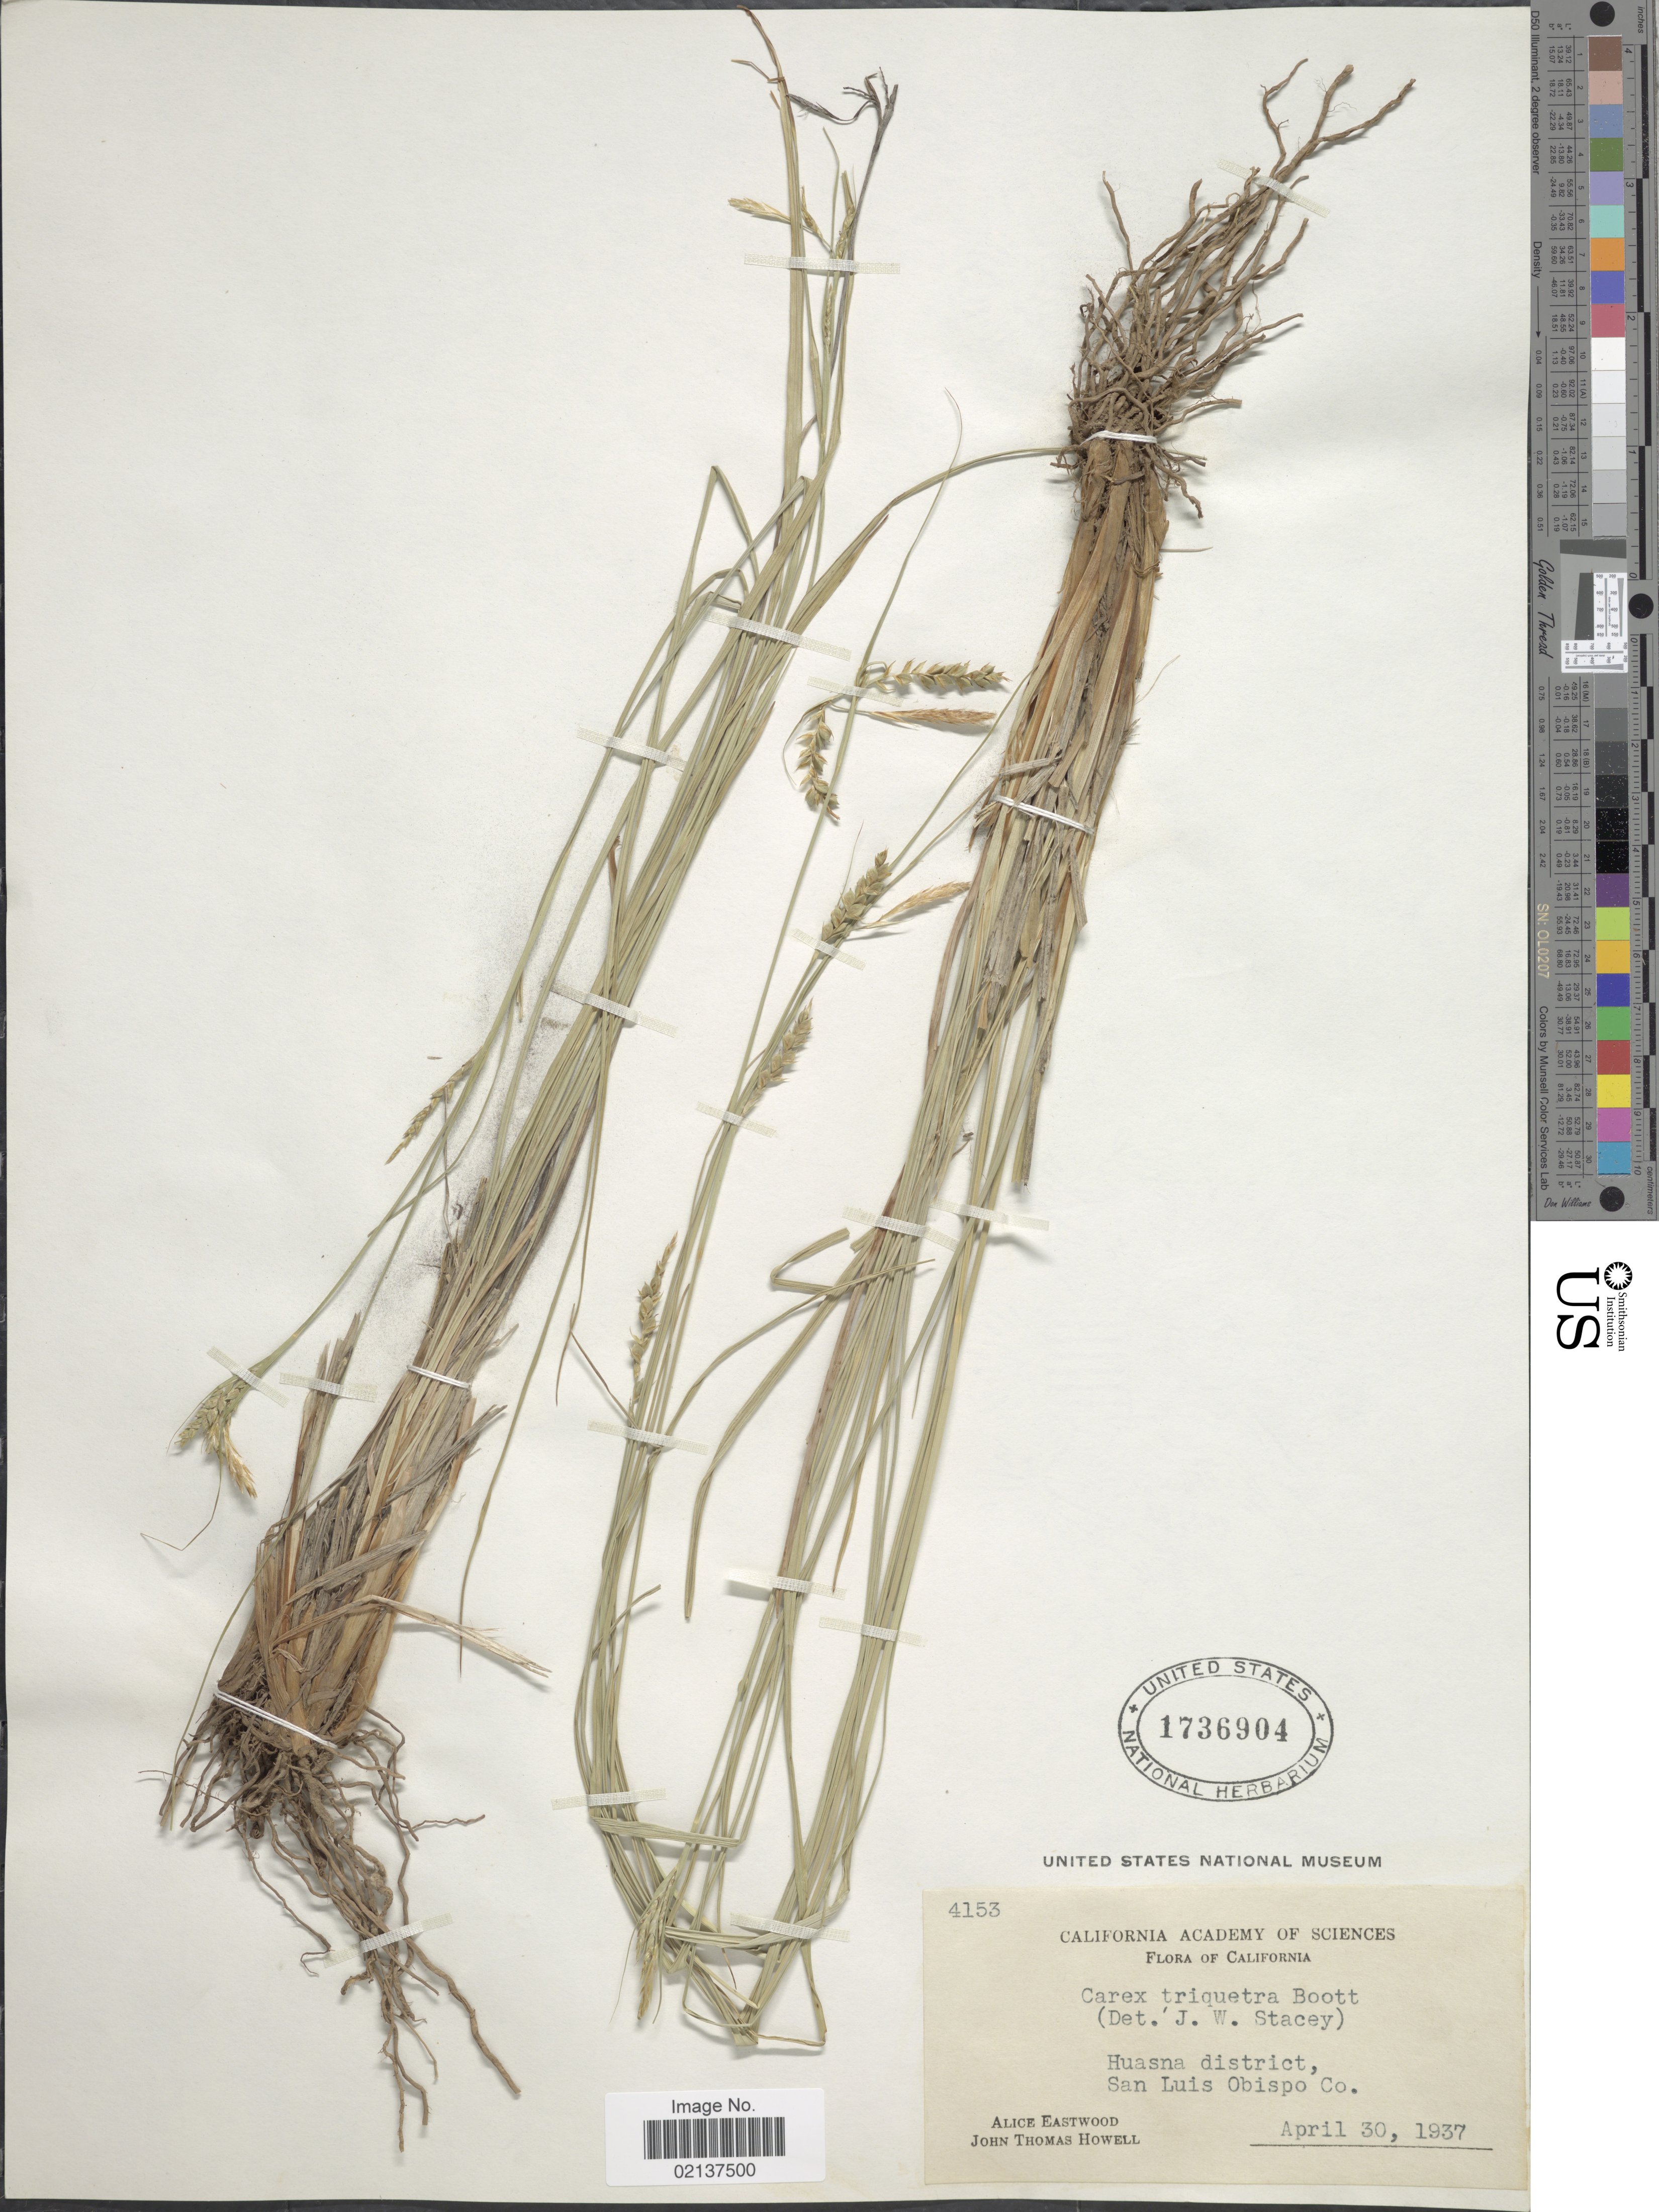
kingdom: Plantae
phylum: Tracheophyta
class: Liliopsida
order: Poales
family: Cyperaceae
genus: Carex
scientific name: Carex triquetra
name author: Boott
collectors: A. Eastwood & J. T. Howell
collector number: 4153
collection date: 1937-04-30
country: United States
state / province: California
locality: Huasna District, San Louis Obispo Co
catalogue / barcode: US 1736904